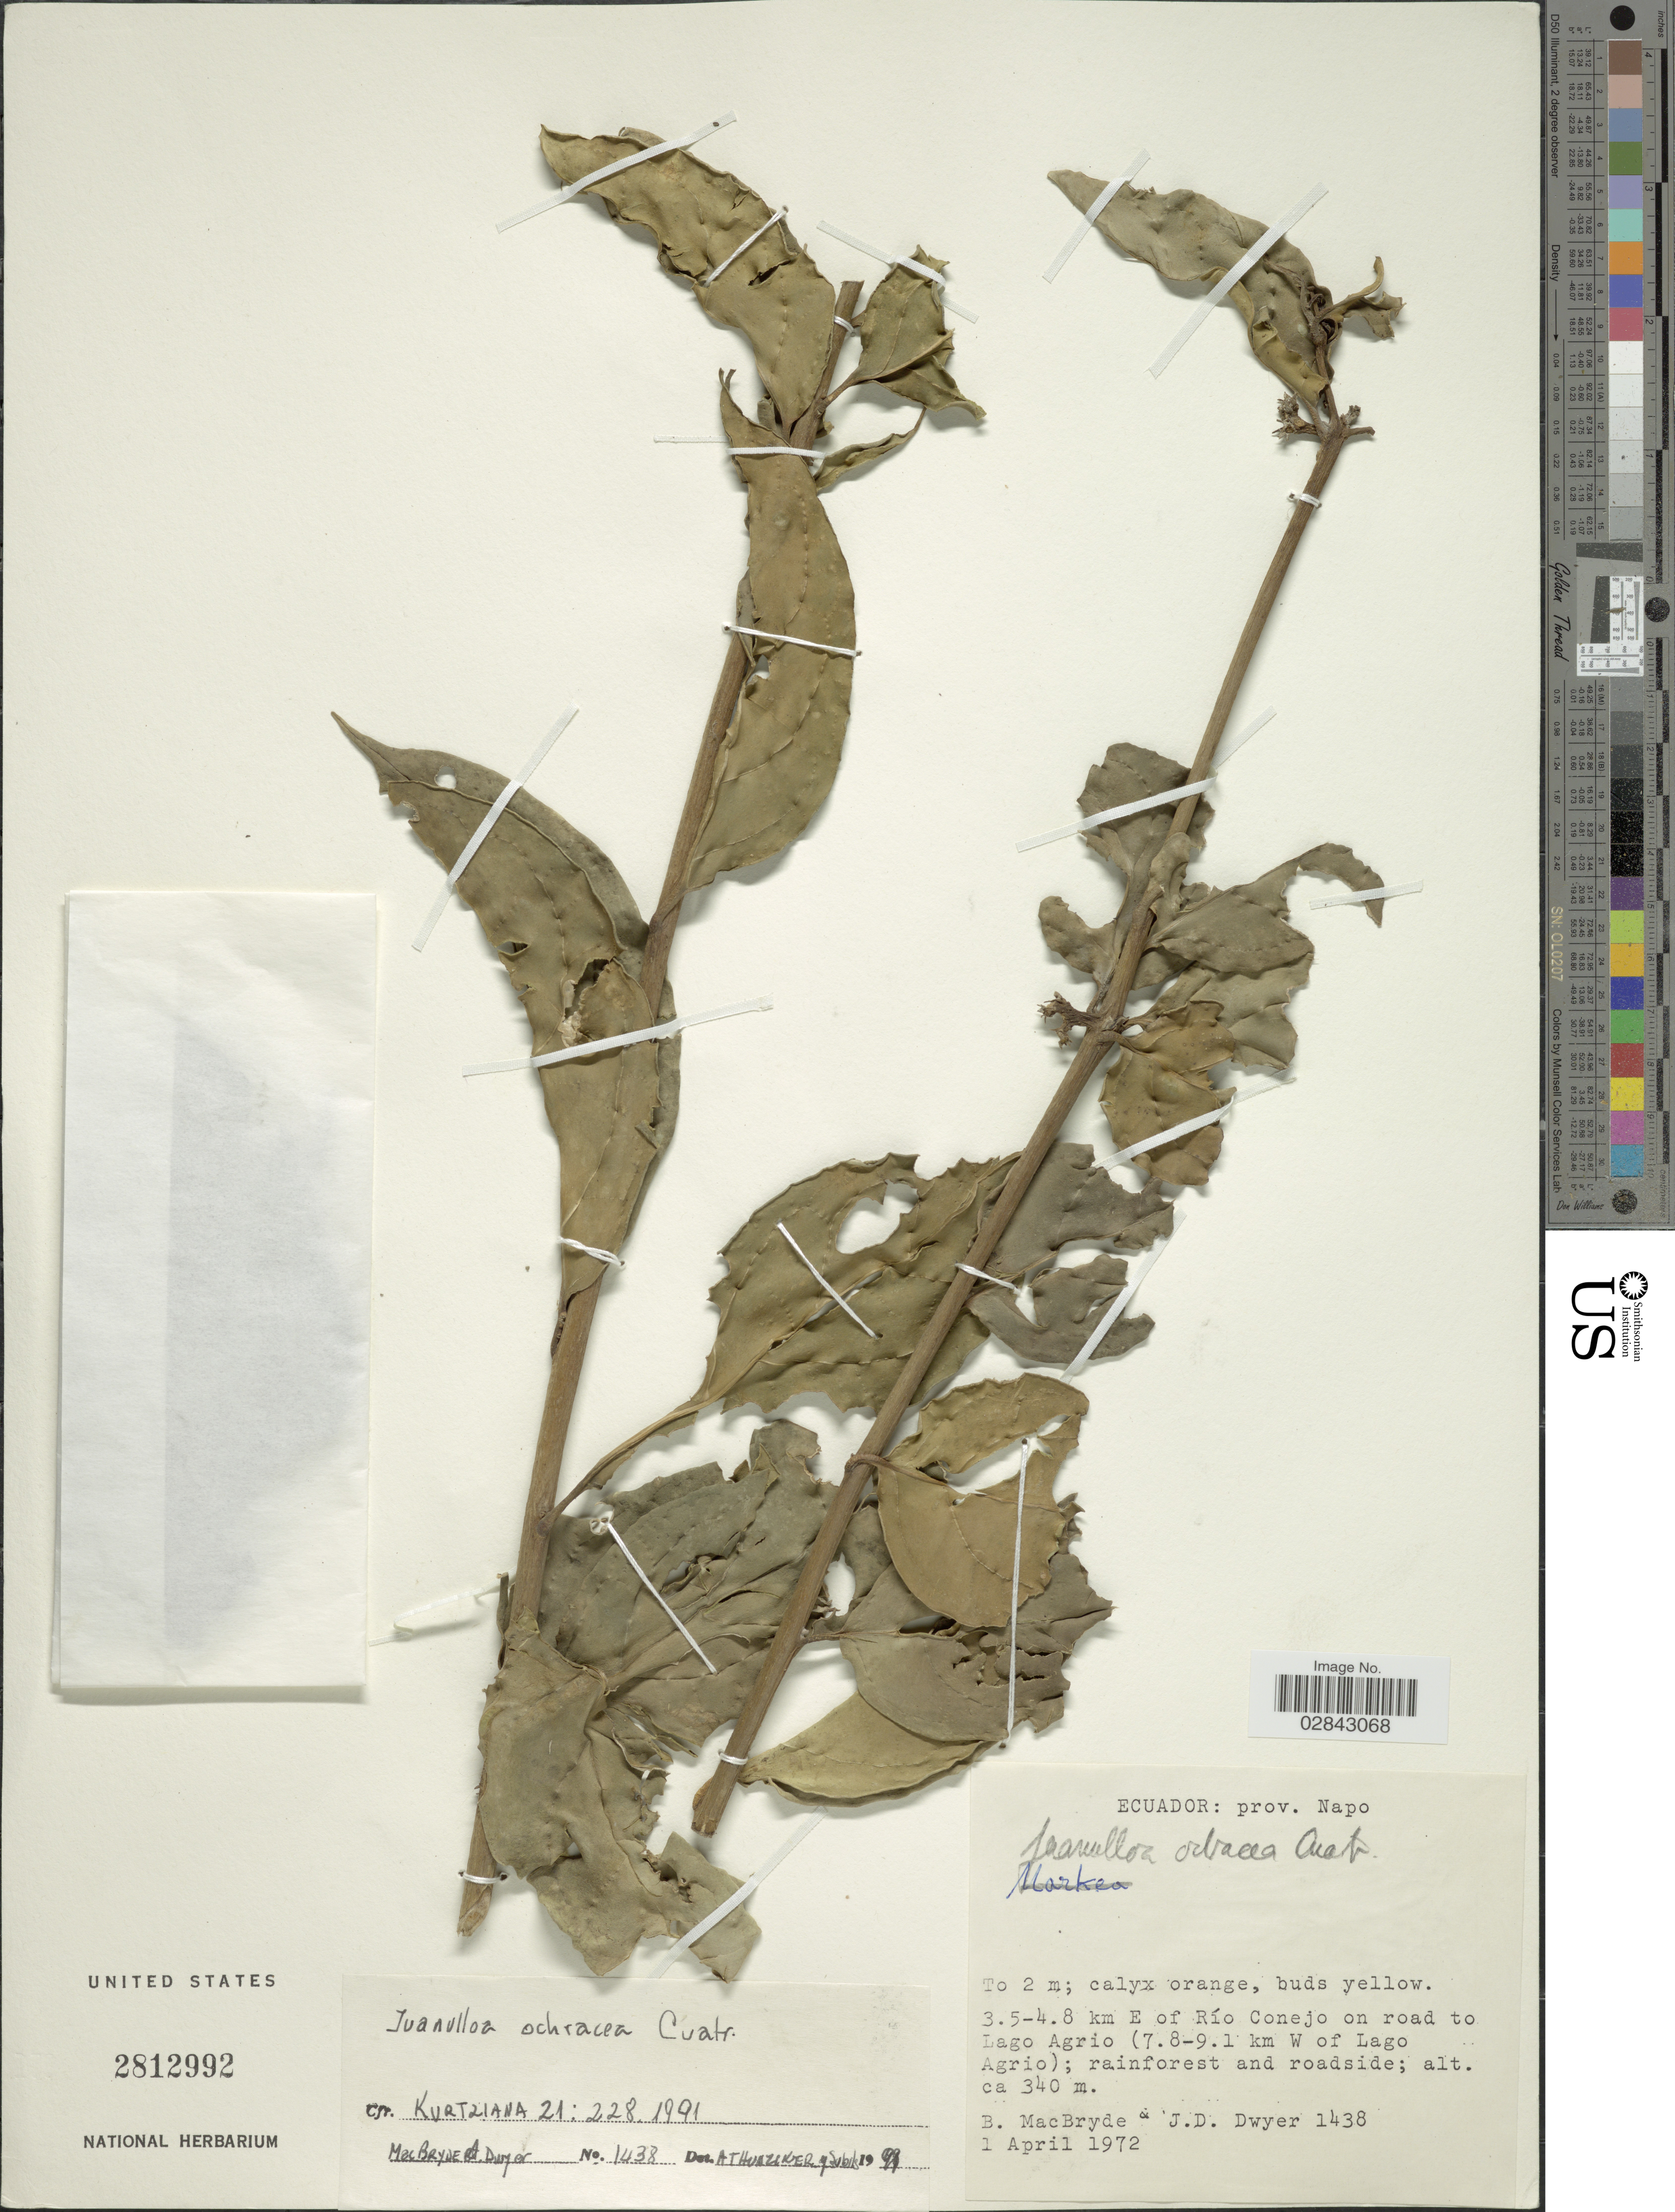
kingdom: Plantae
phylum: Tracheophyta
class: Magnoliopsida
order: Solanales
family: Solanaceae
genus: Juanulloa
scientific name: Juanulloa ochracea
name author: Cuatrec.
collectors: B. MacBryde & J. D. Dwyer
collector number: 1438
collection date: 1972-04-01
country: Ecuador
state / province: Napo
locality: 3.5-4.8 km E of Río Conejo on road to Lago Agrio (7.8-9.1 km W of Lago Agrio).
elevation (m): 340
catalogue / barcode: US 2812992